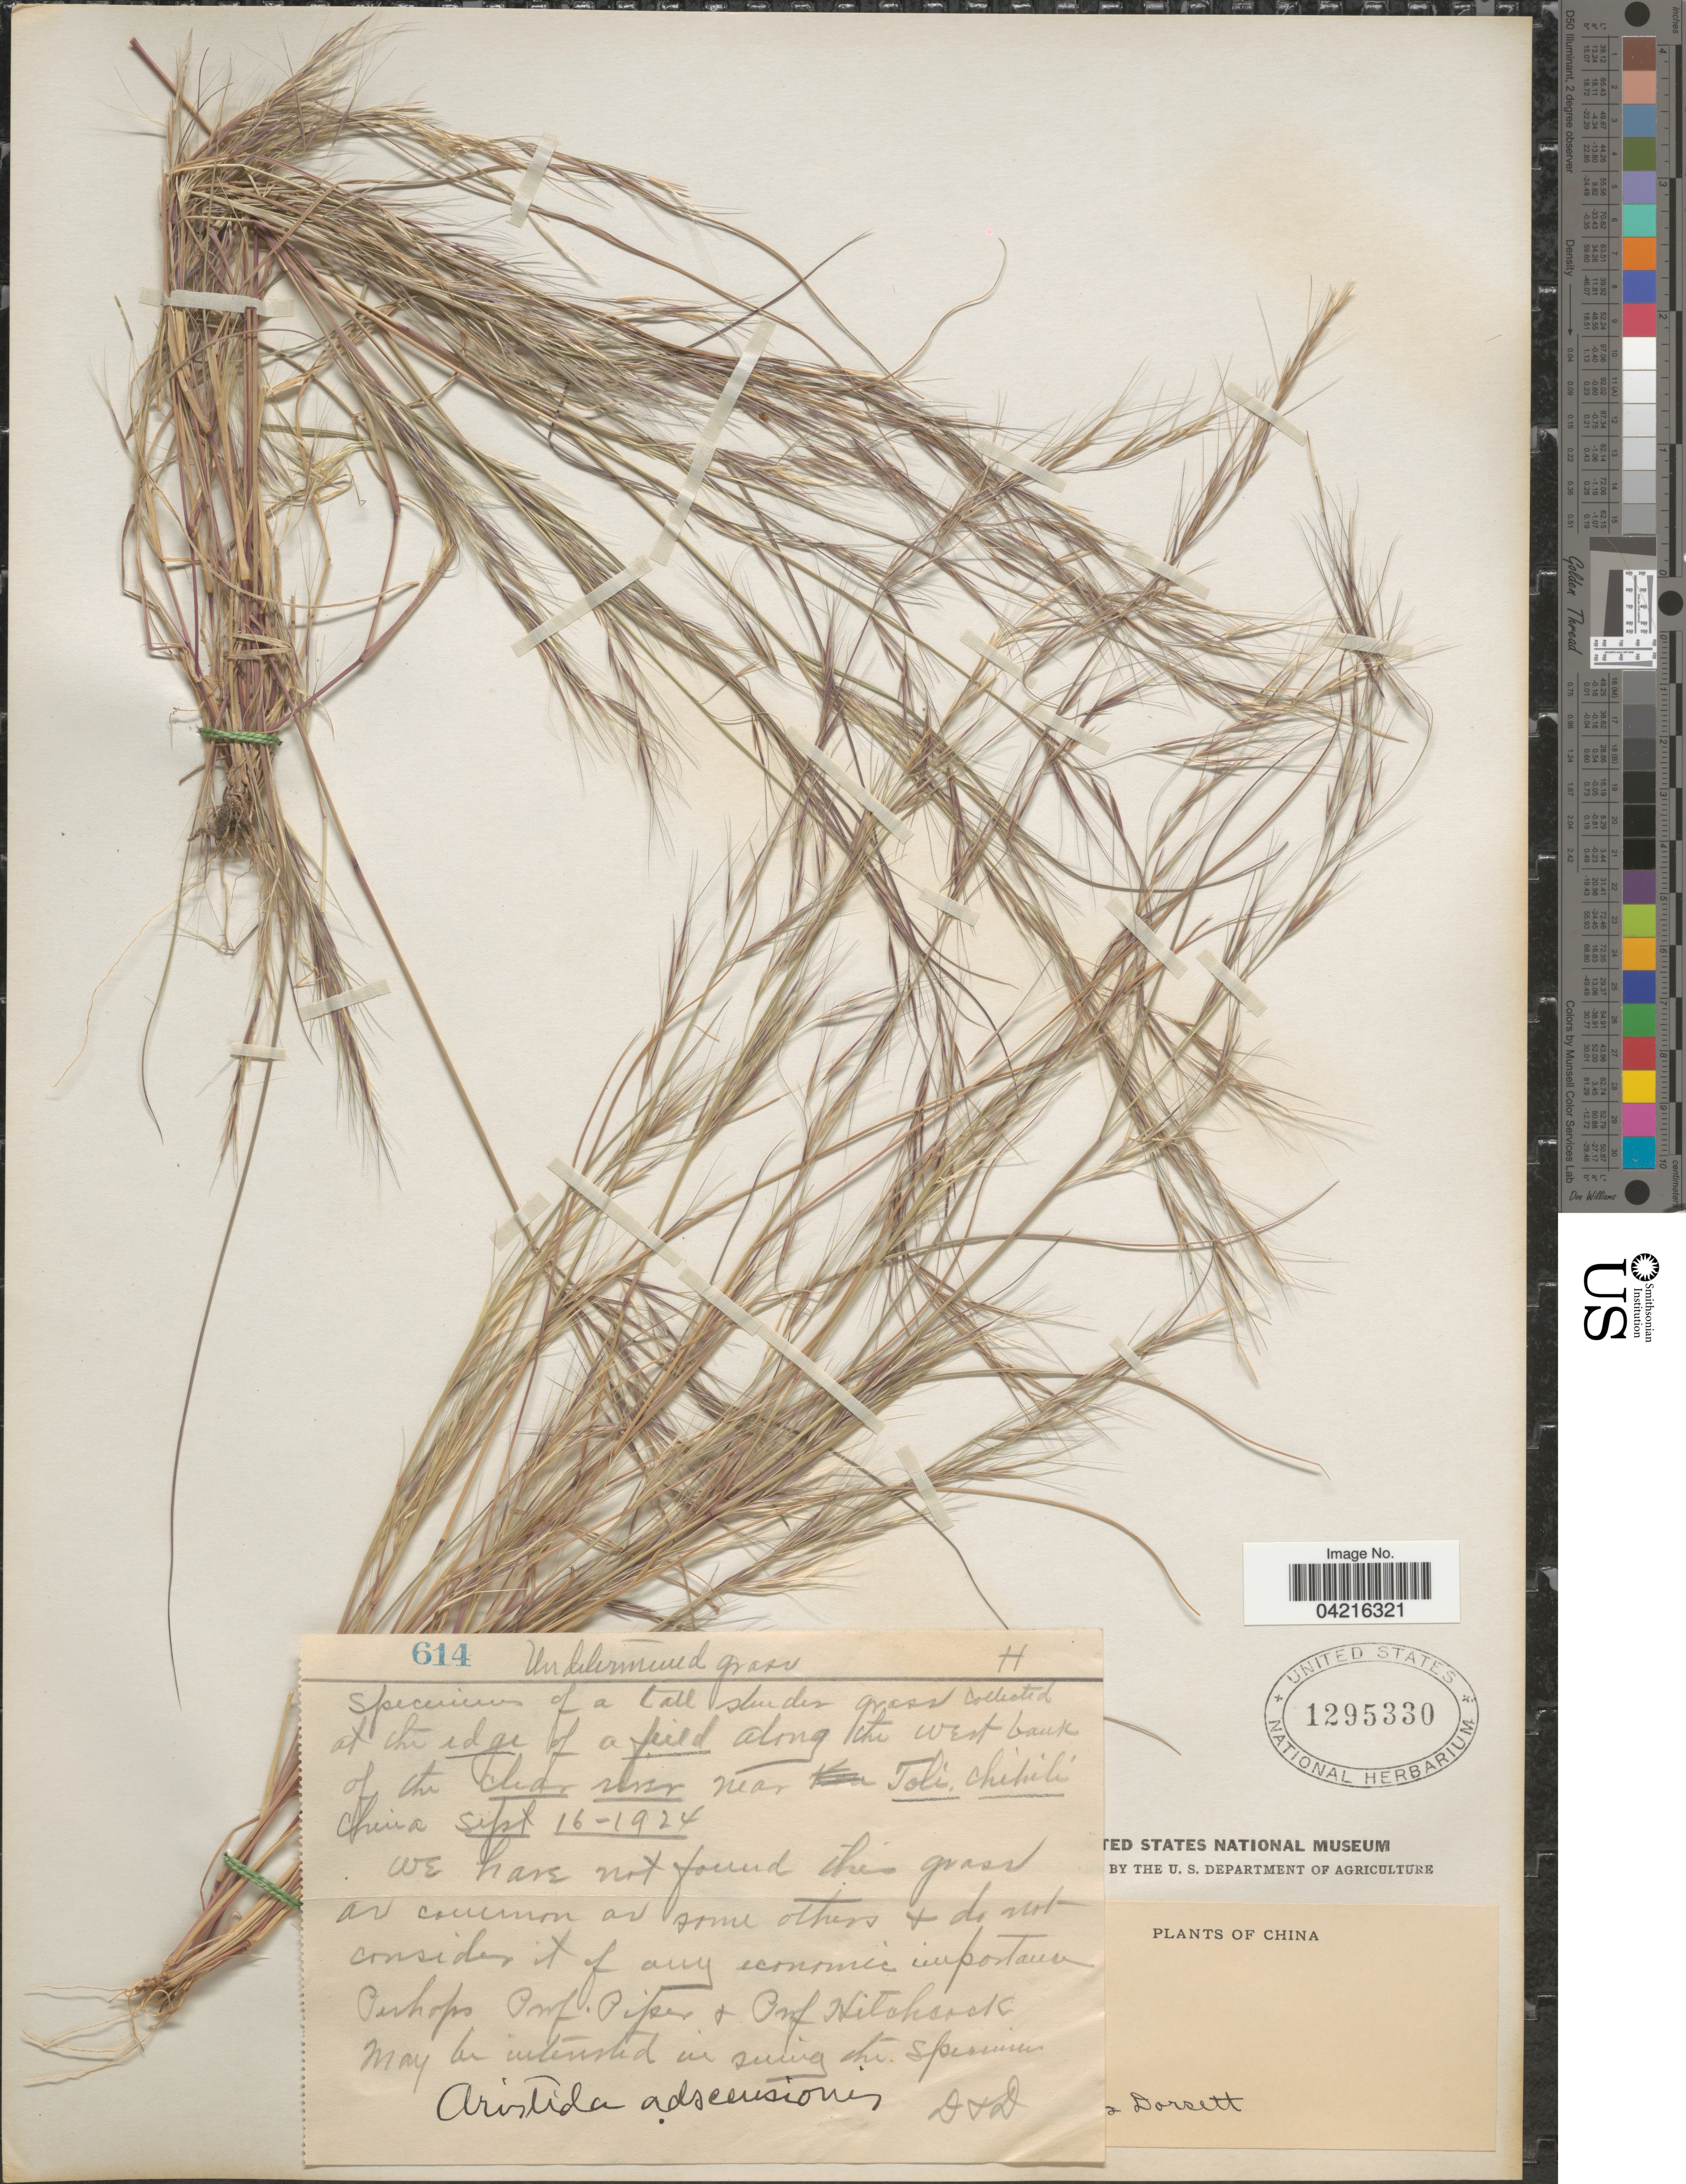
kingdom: Plantae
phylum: Tracheophyta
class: Liliopsida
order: Poales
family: Poaceae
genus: Aristida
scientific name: Aristida adscensionis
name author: L.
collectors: Collector illegible & -- Dorsett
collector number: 614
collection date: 1924-09-16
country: China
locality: At the edge of a field along the west bank of the clear river near Toli, Chihli.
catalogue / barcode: US 1295330